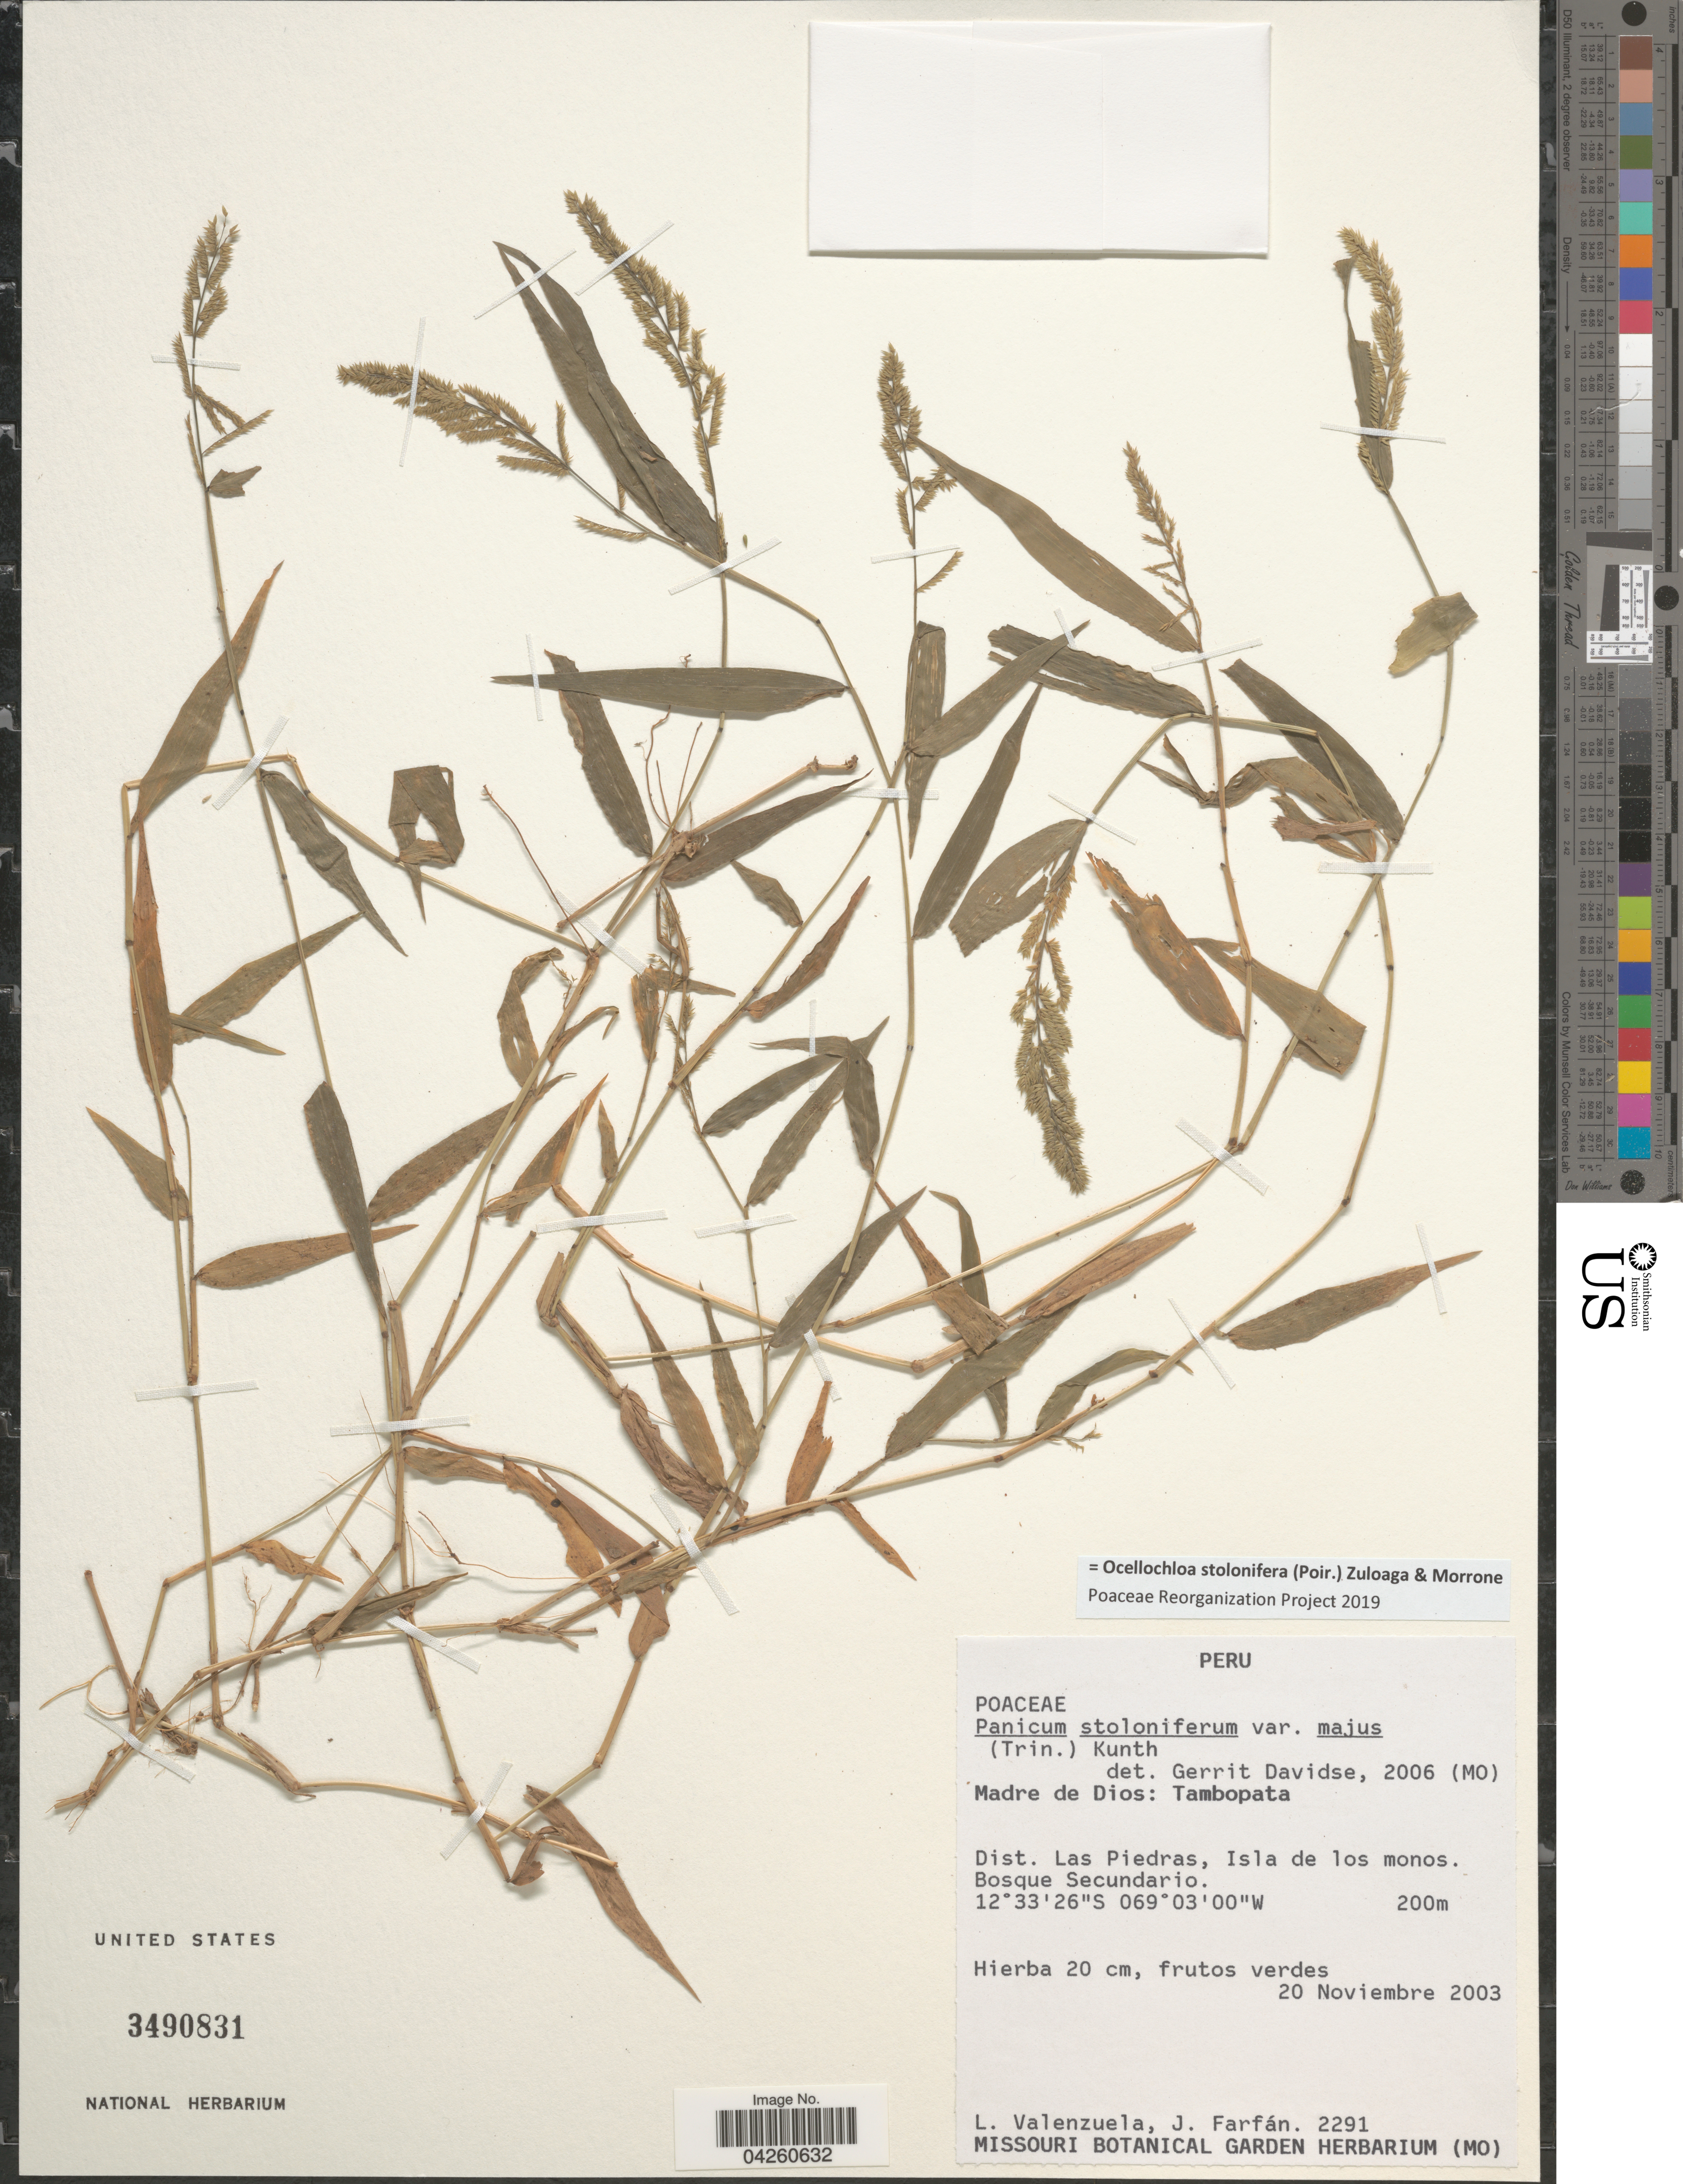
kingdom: Plantae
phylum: Tracheophyta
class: Liliopsida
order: Poales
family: Poaceae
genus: Ocellochloa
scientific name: Ocellochloa stolonifera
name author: (Poir.) Zuloaga & Morrone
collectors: L. Valenzuela & J. Farfán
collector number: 2291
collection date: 2003-11-20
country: Peru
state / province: Madre de Dios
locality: Tambopata. Dist. Las Piedras, Isla de los monos. Bosque Secundario.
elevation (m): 200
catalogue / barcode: US 3490831